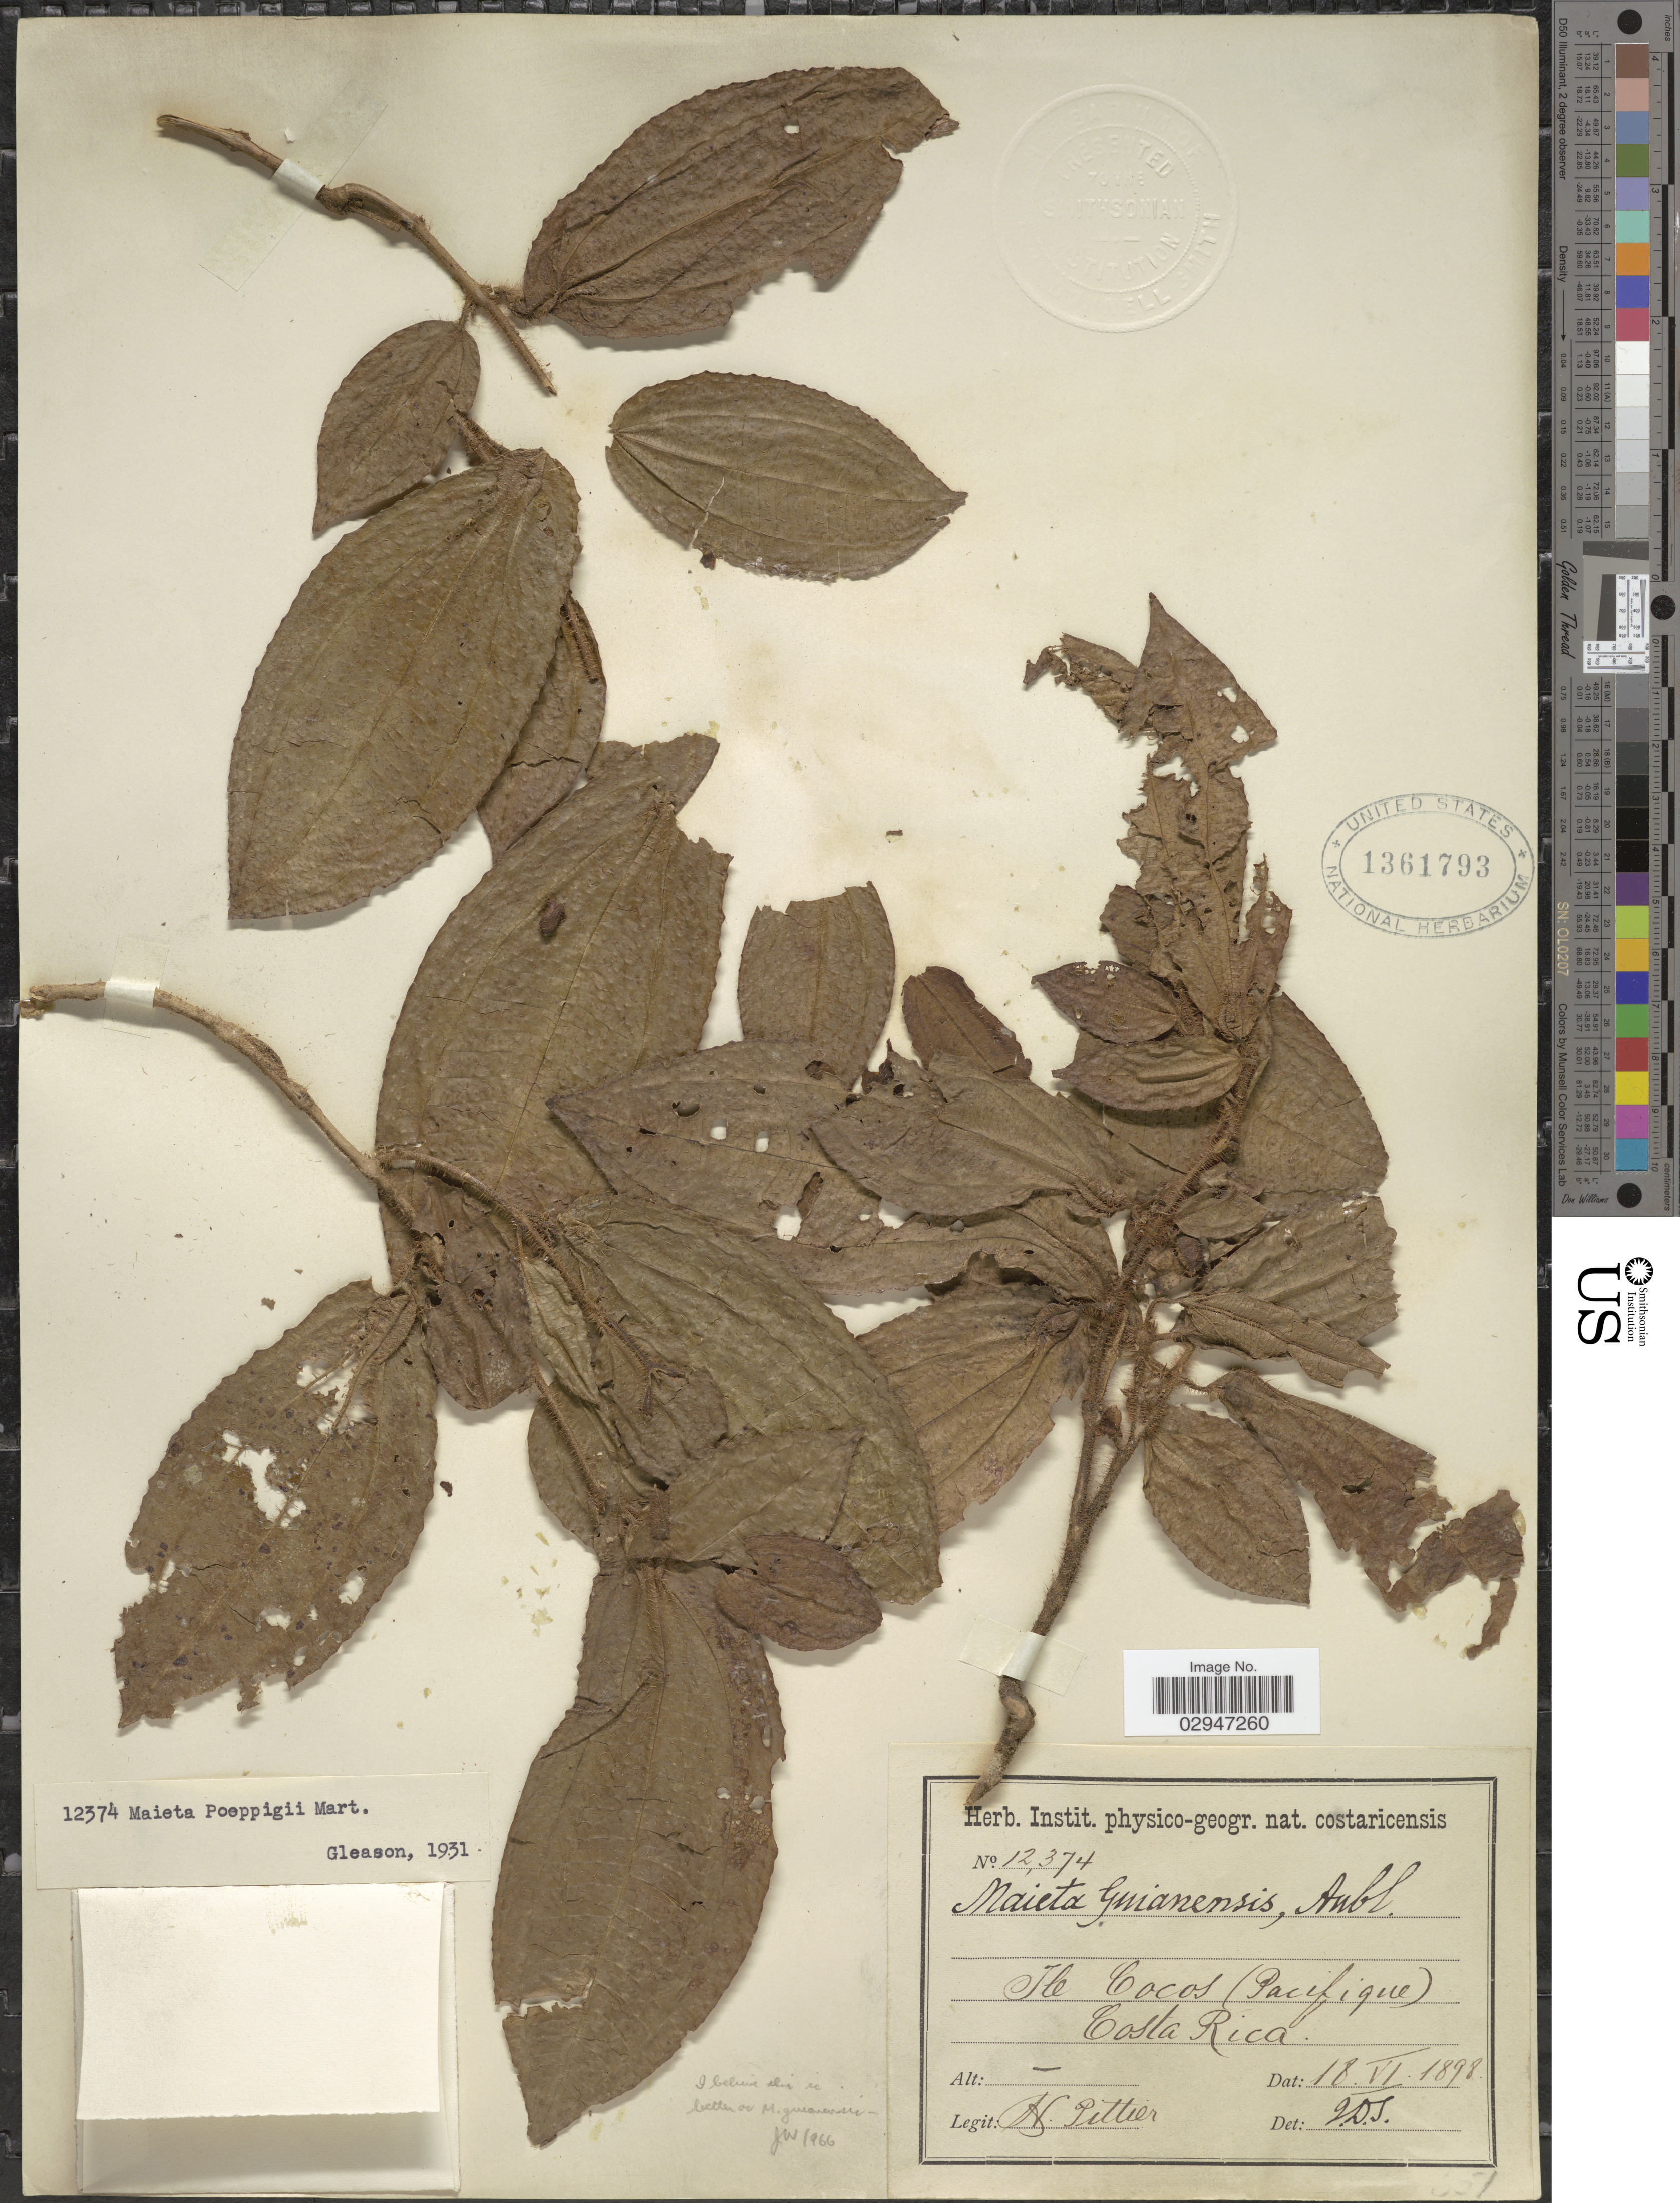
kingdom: Plantae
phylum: Tracheophyta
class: Magnoliopsida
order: Myrtales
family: Melastomataceae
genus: Miconia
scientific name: Miconia alternidomatia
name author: Michelang.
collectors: H. F. Pittier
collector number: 12374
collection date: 1898-06-18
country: Costa Rica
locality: Ile Cocos (Pacifique).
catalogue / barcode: US 1361793